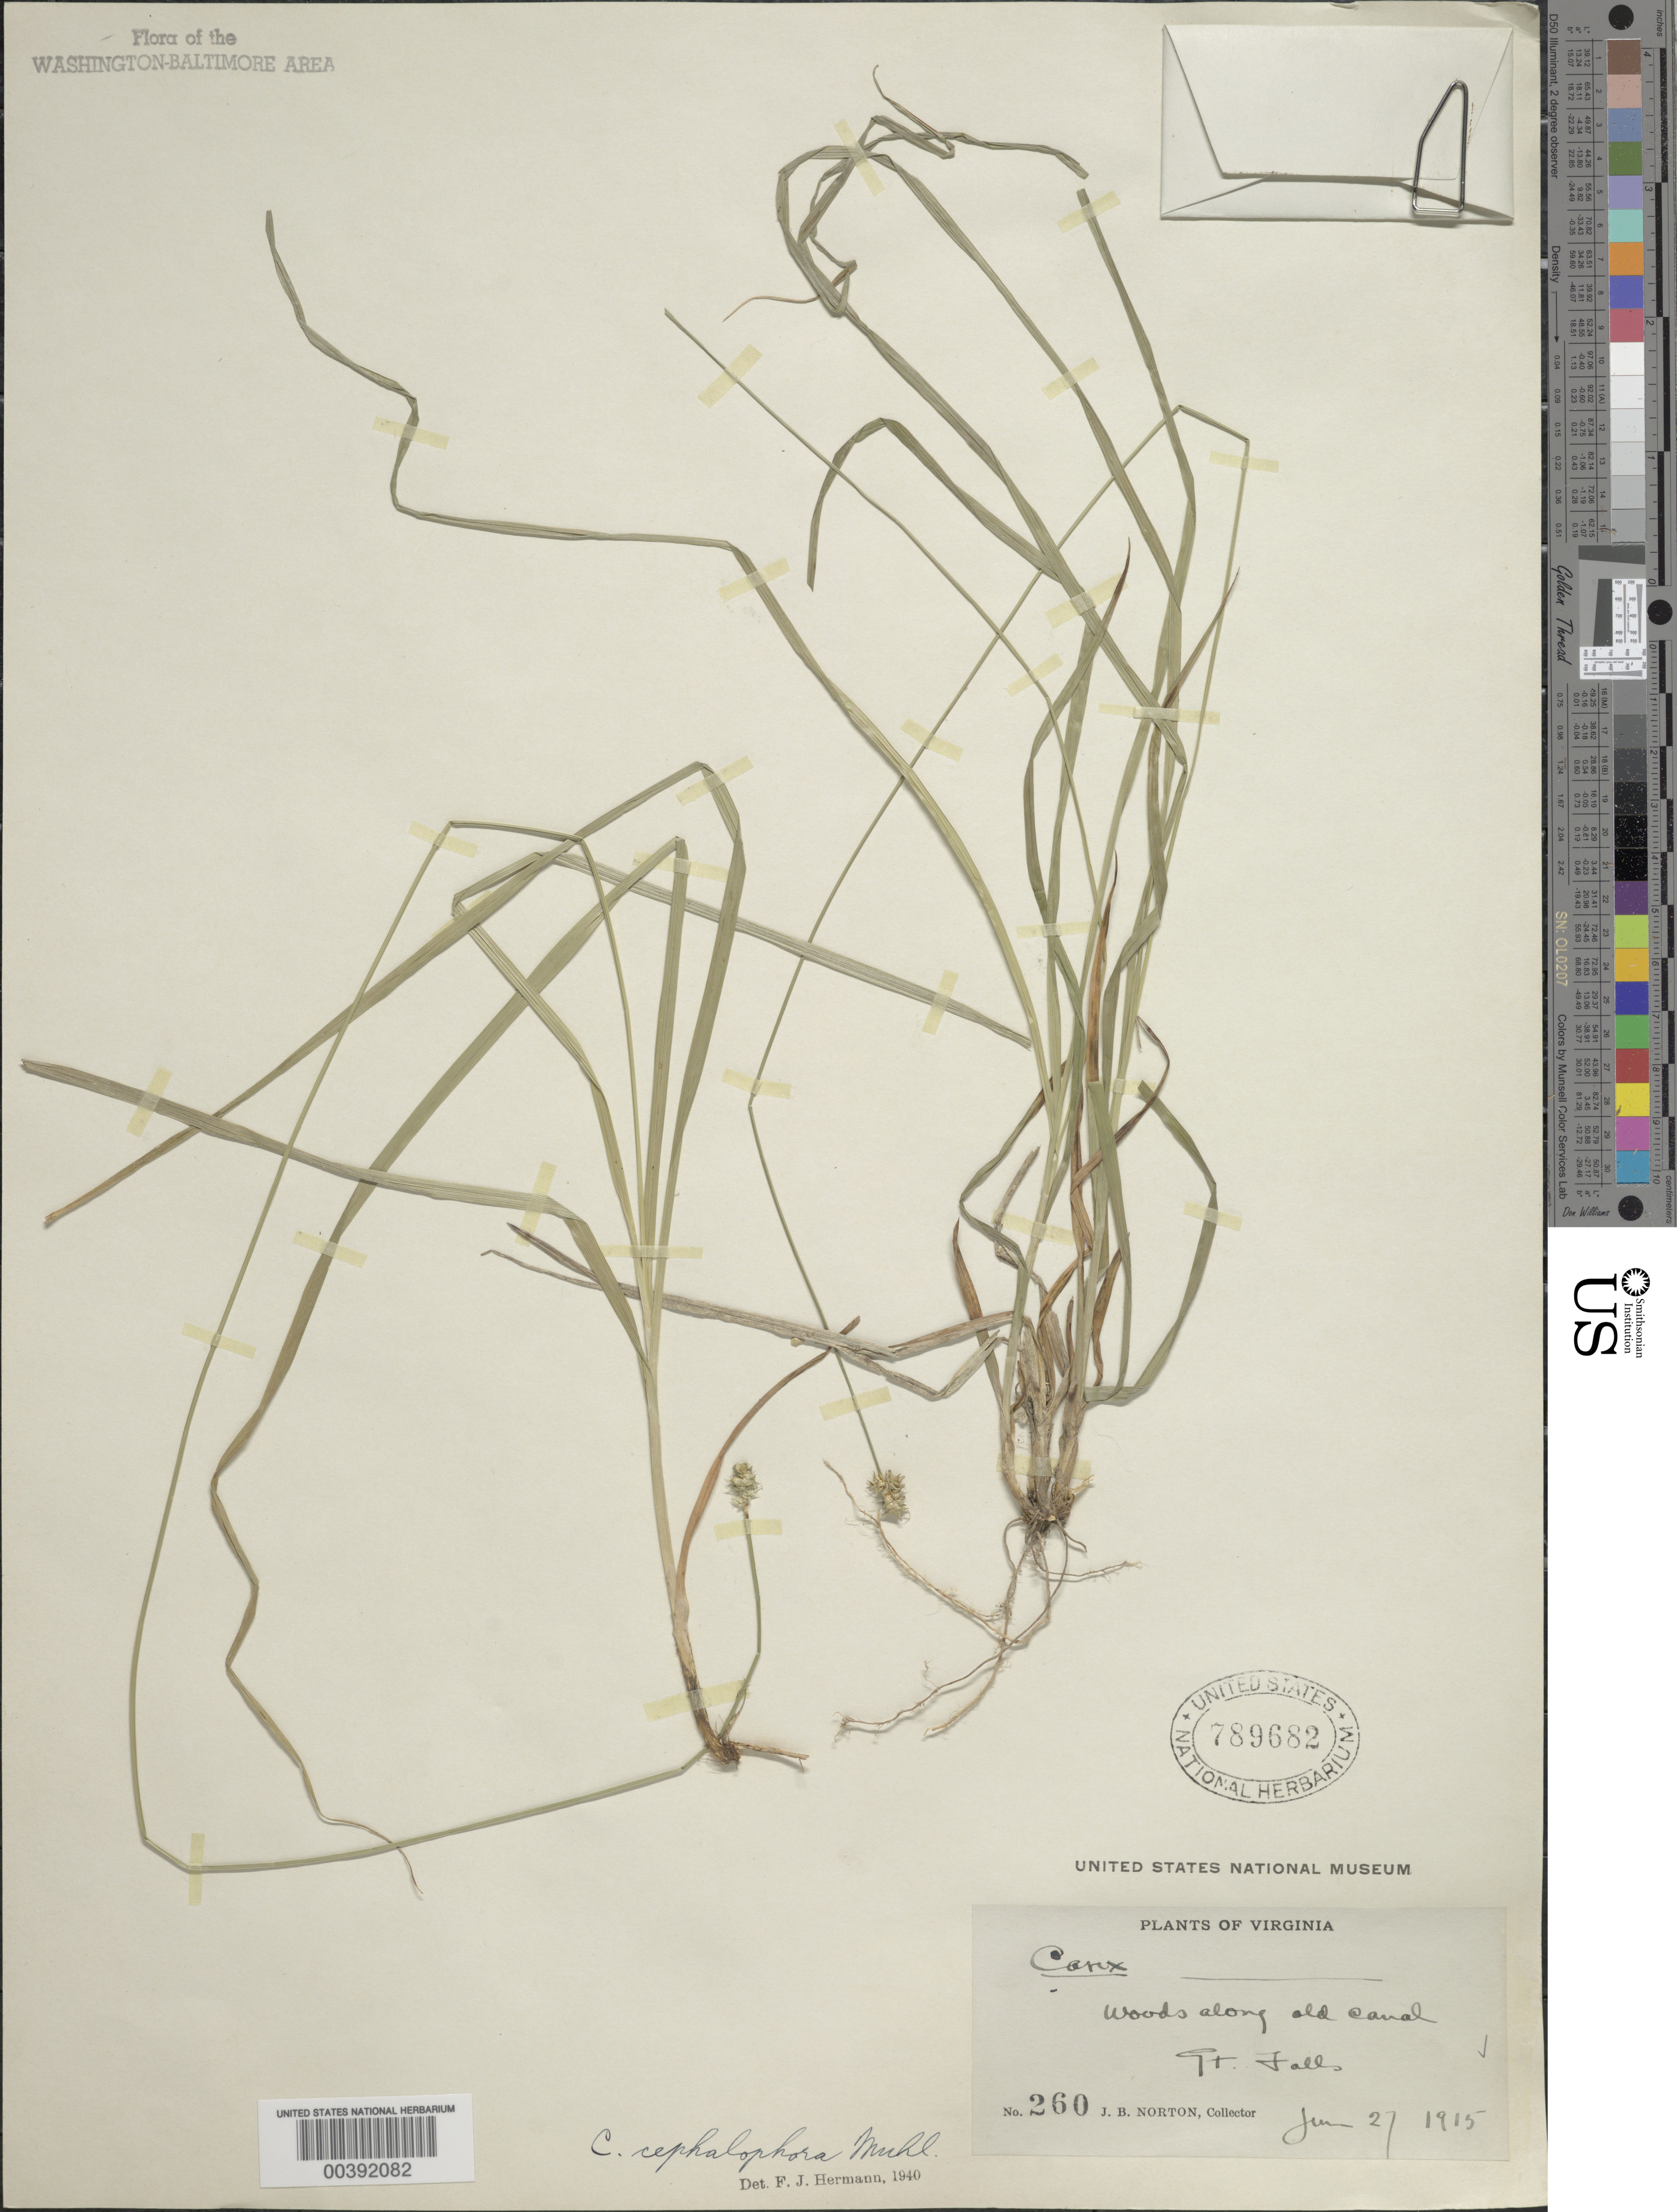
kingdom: Plantae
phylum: Tracheophyta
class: Liliopsida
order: Poales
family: Cyperaceae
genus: Carex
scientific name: Carex cephalophora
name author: Muhl. ex Willd.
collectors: J. Norton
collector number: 260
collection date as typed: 27 Jun 1915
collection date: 1915-06-27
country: United States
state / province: Virginia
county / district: Fairfax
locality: Great Falls C. & O. Canal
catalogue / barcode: US 789682